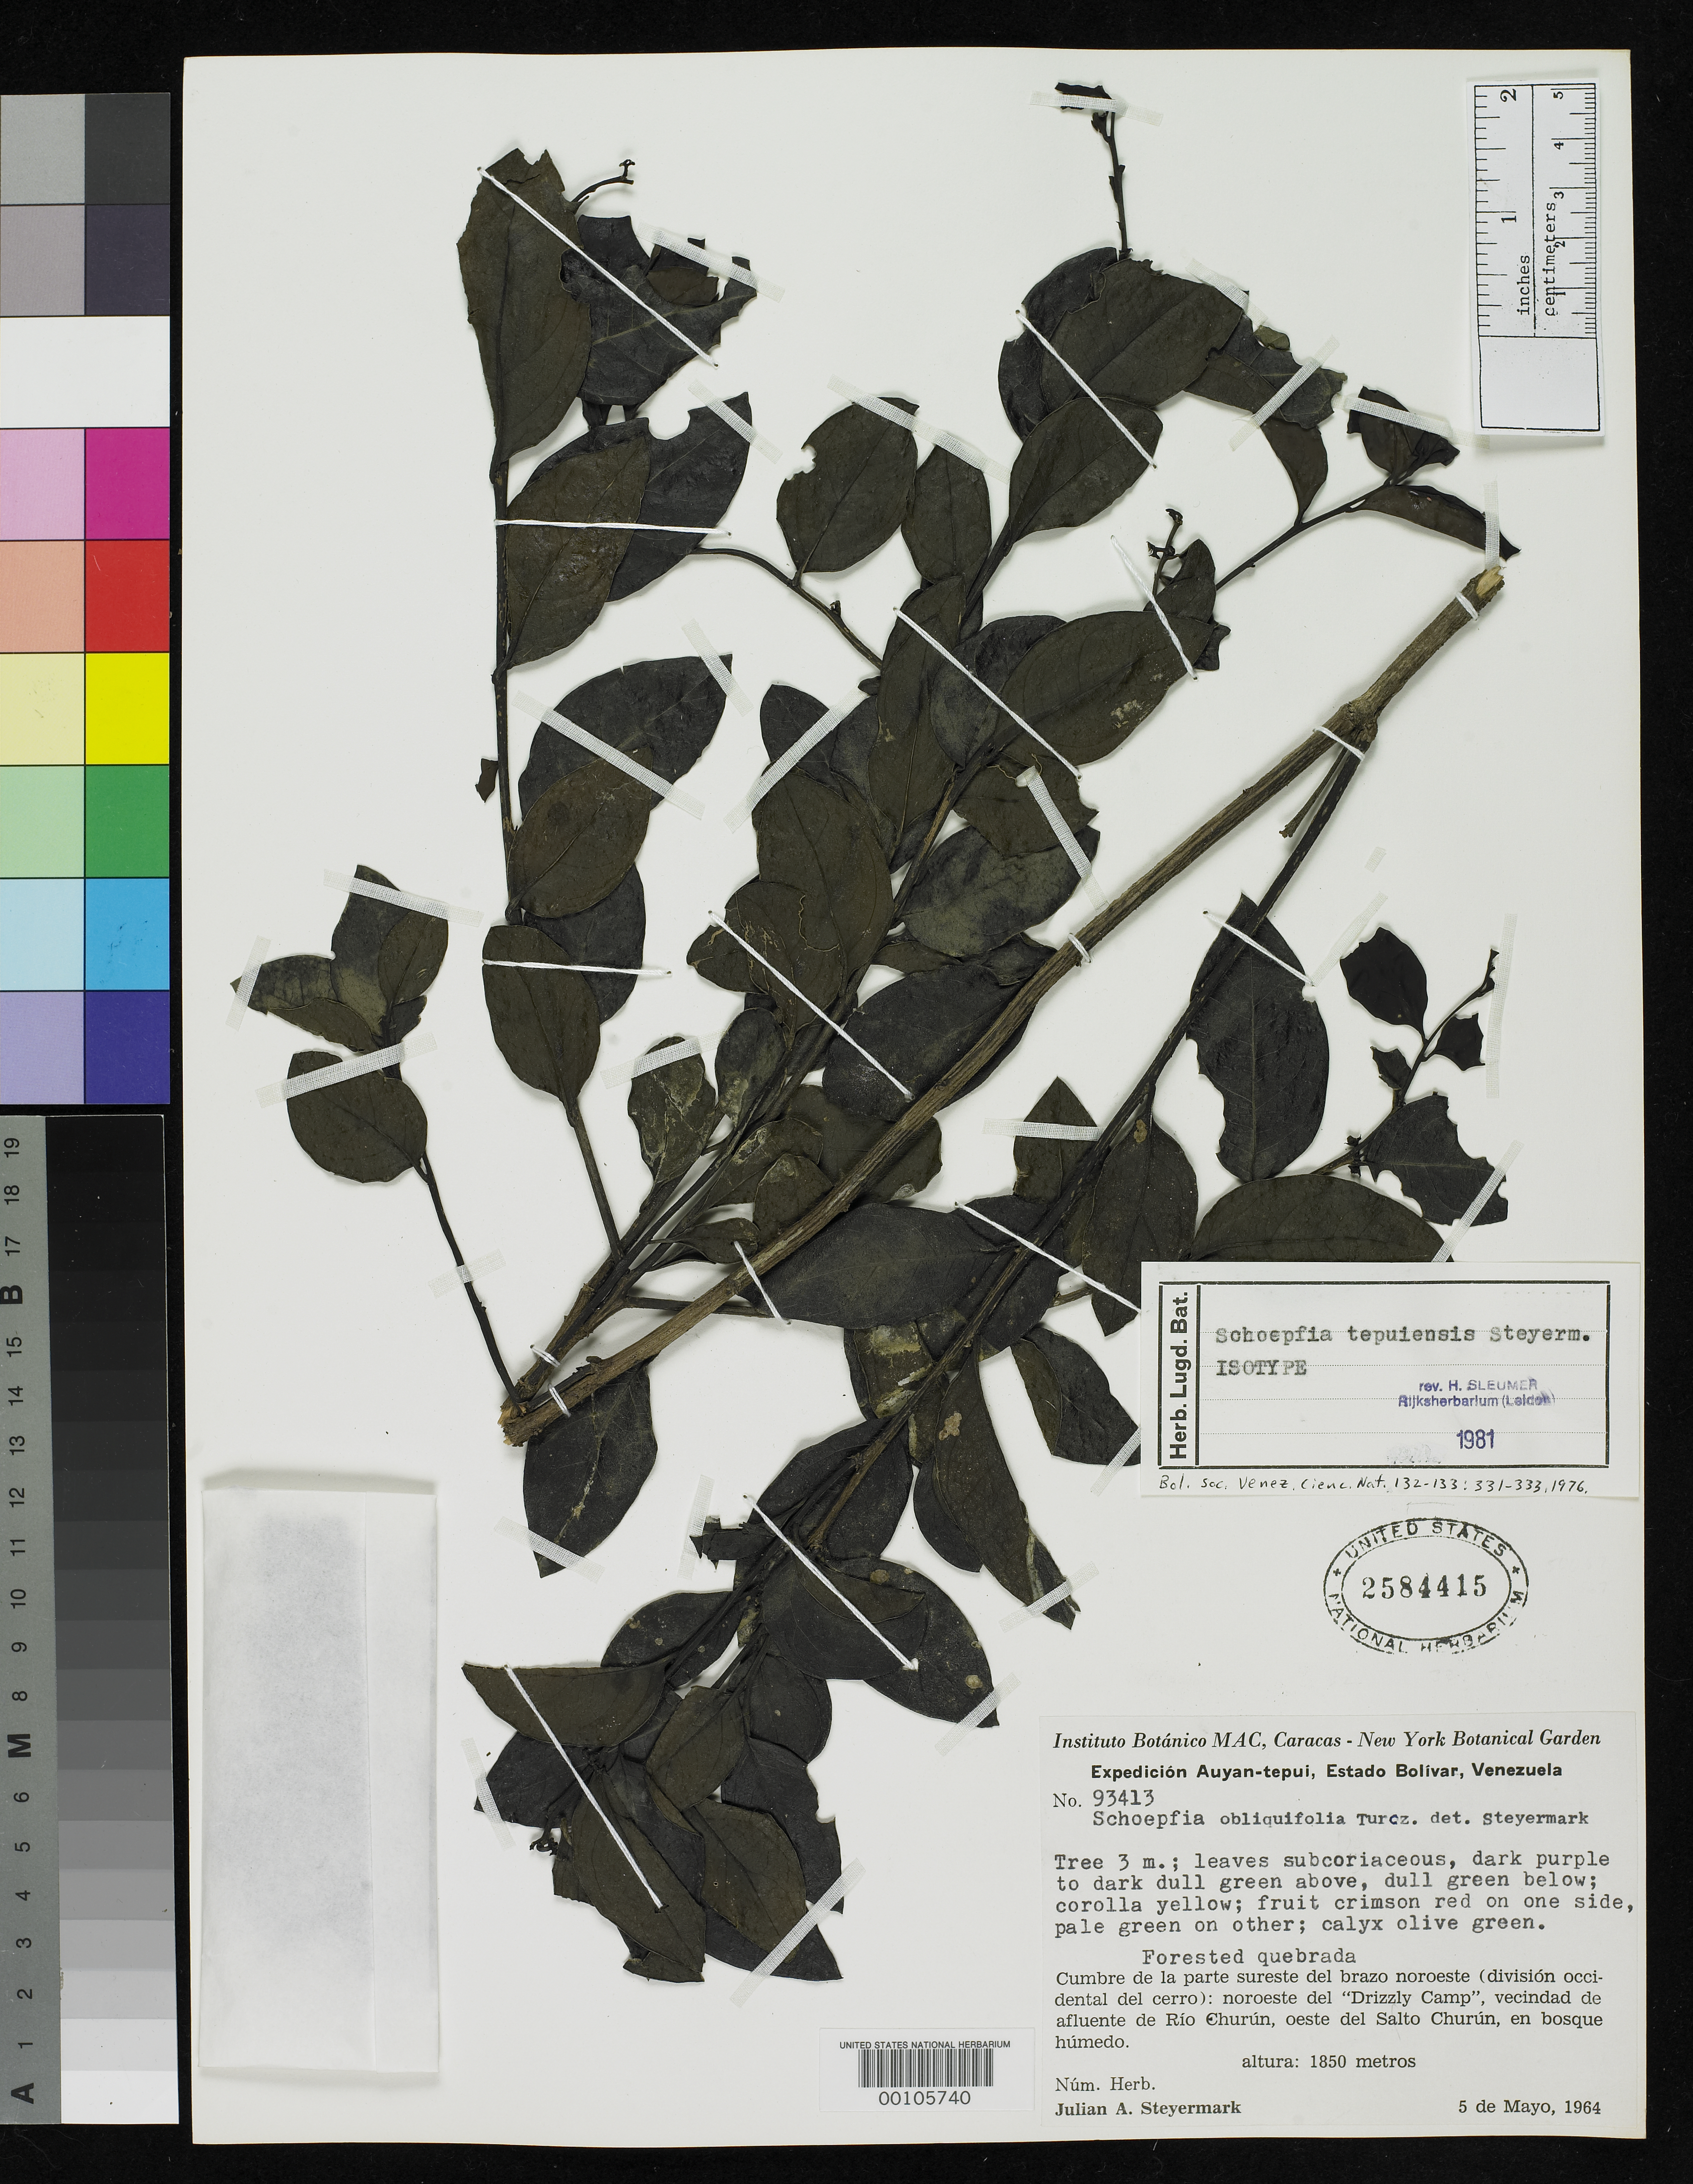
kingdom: Plantae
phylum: Tracheophyta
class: Magnoliopsida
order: Santalales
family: Schoepfiaceae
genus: Schoepfia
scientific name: Schoepfia tepuiensis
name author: Steyerm.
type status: Isotype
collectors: J. Steyermark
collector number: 93413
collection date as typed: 05 May 1964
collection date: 1964-05-05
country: Venezuela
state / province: Bolivar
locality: NE of "Drizzly Camp", vicinity of Rio Churun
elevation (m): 1850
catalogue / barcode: US 2584415